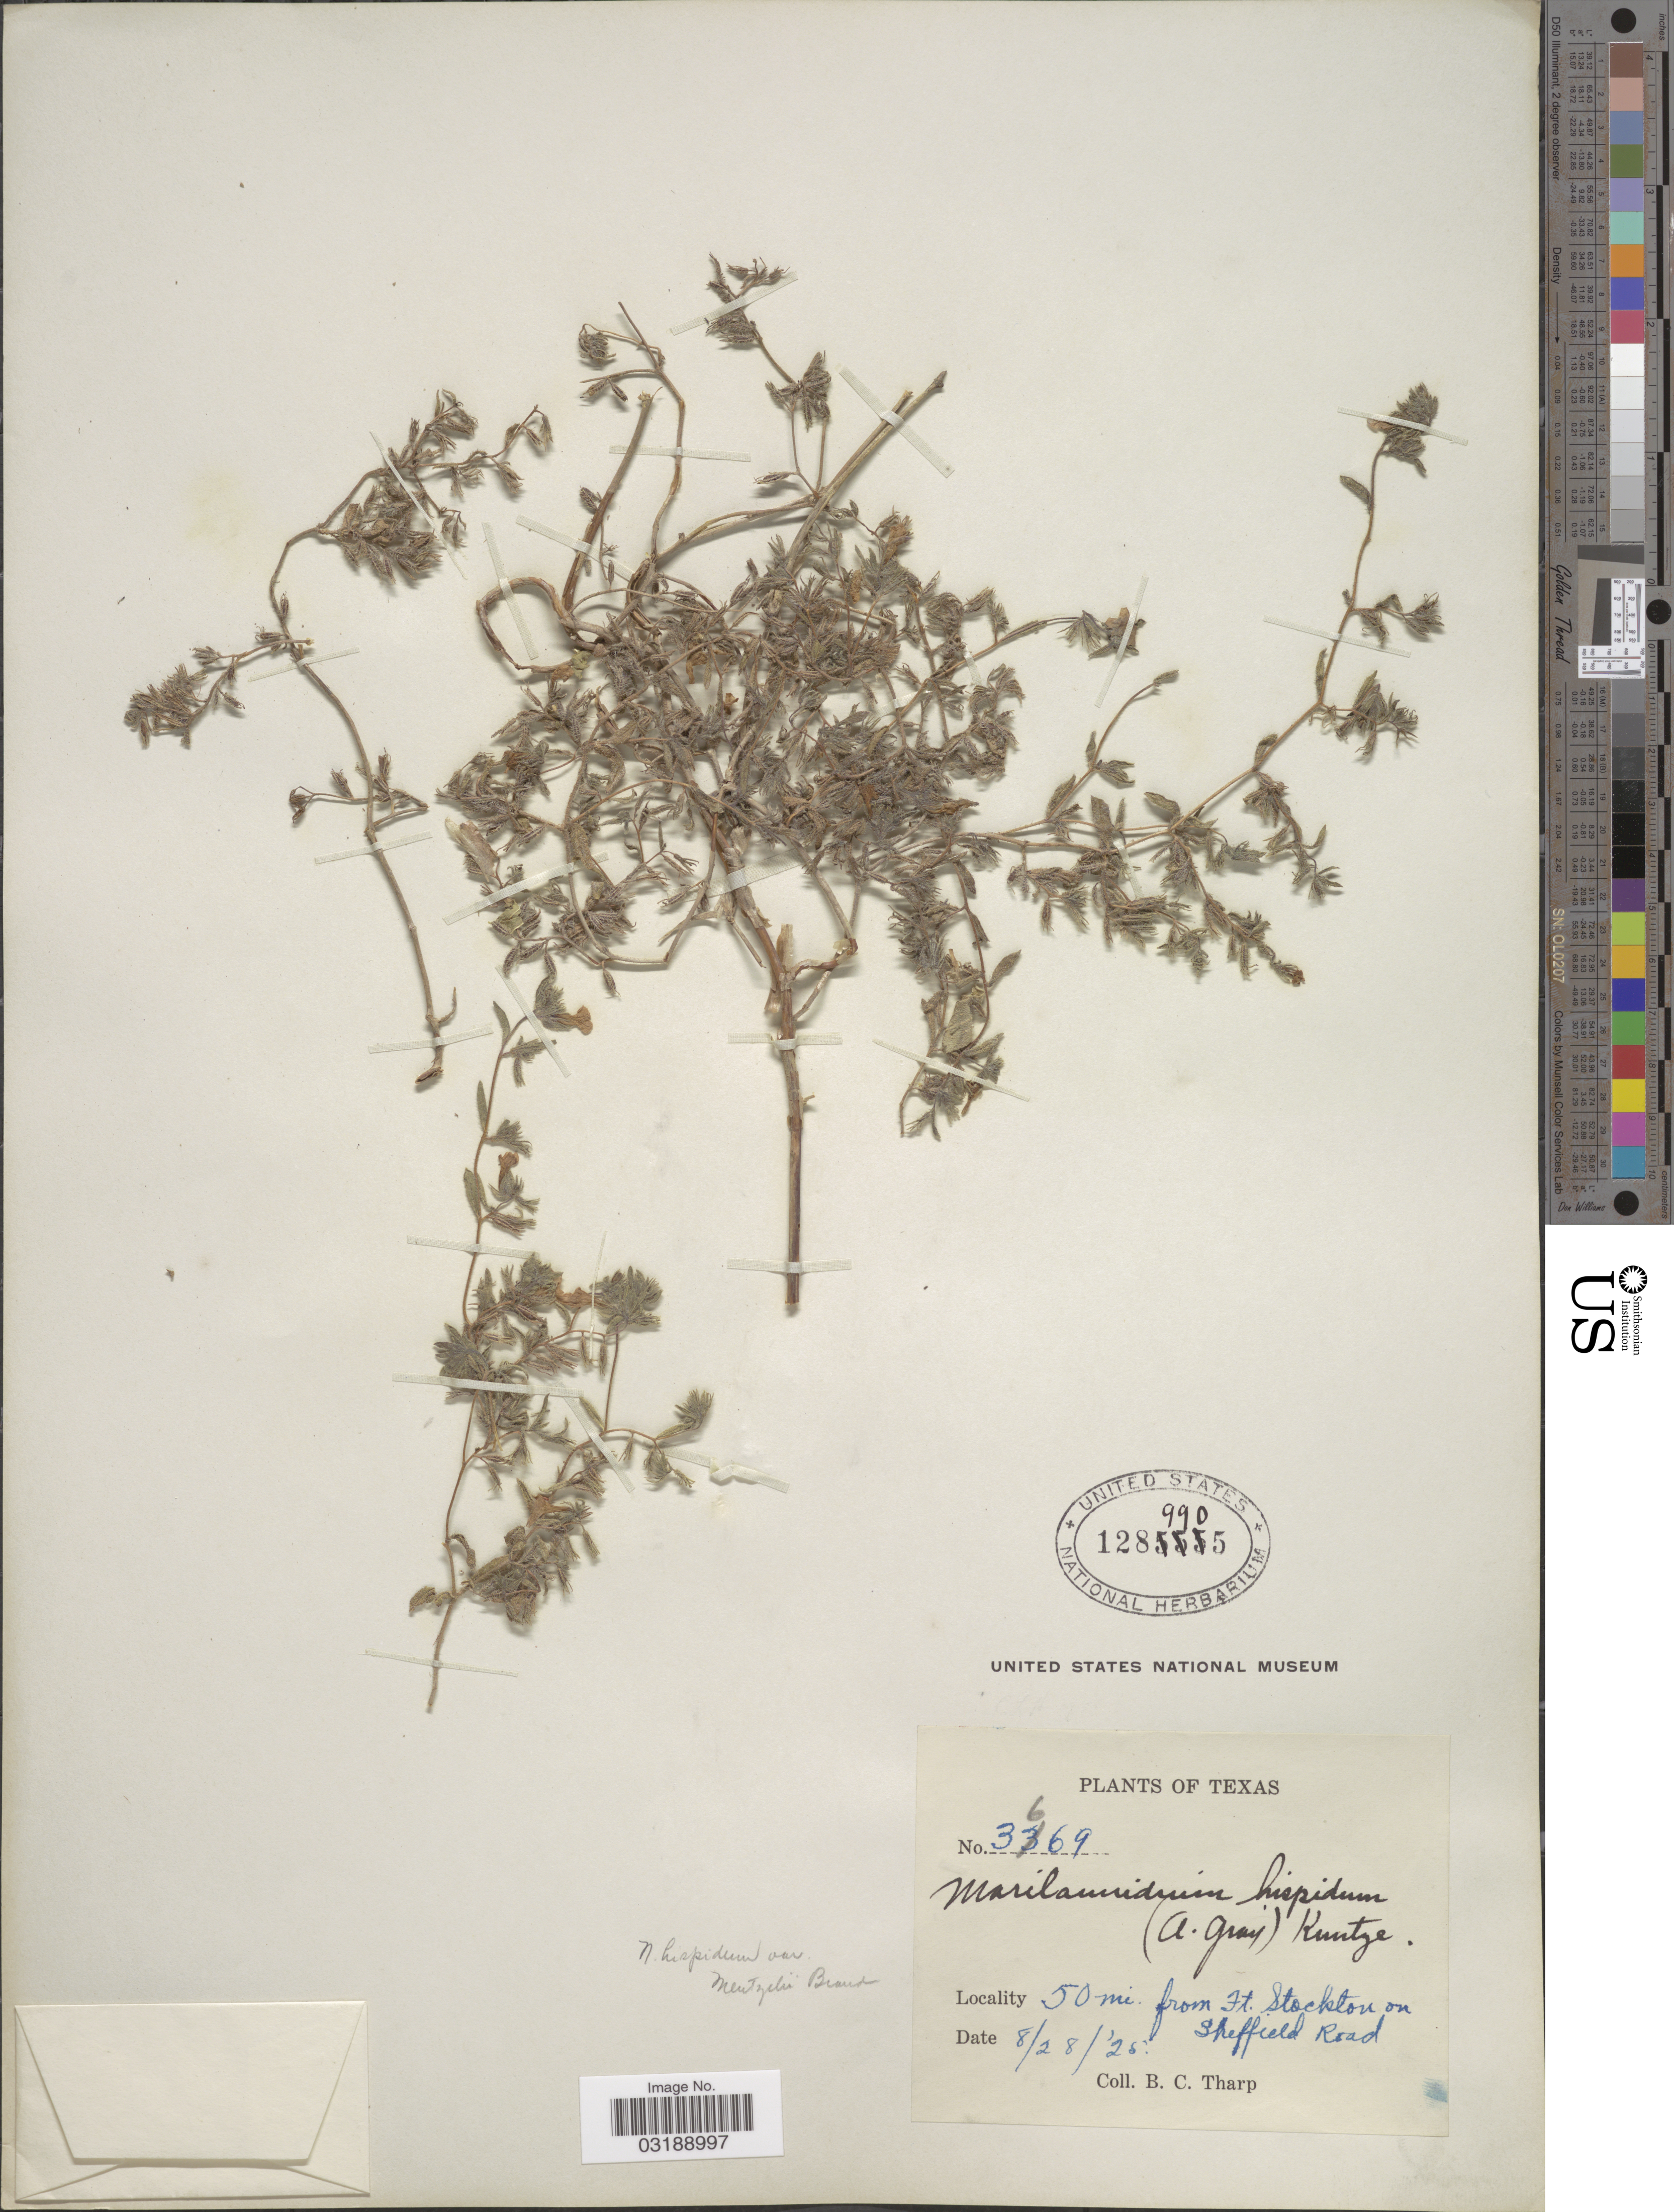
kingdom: Plantae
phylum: Tracheophyta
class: Magnoliopsida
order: Boraginales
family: Namaceae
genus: Nama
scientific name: Nama hispida var. mentzelii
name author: Brand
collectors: B. C. Tharp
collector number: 3669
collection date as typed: Transcribed d/m/y: 28/8/25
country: United States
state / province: Texas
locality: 50 mi. from Ft Stockton on Sheffield Road.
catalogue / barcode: US 1289905